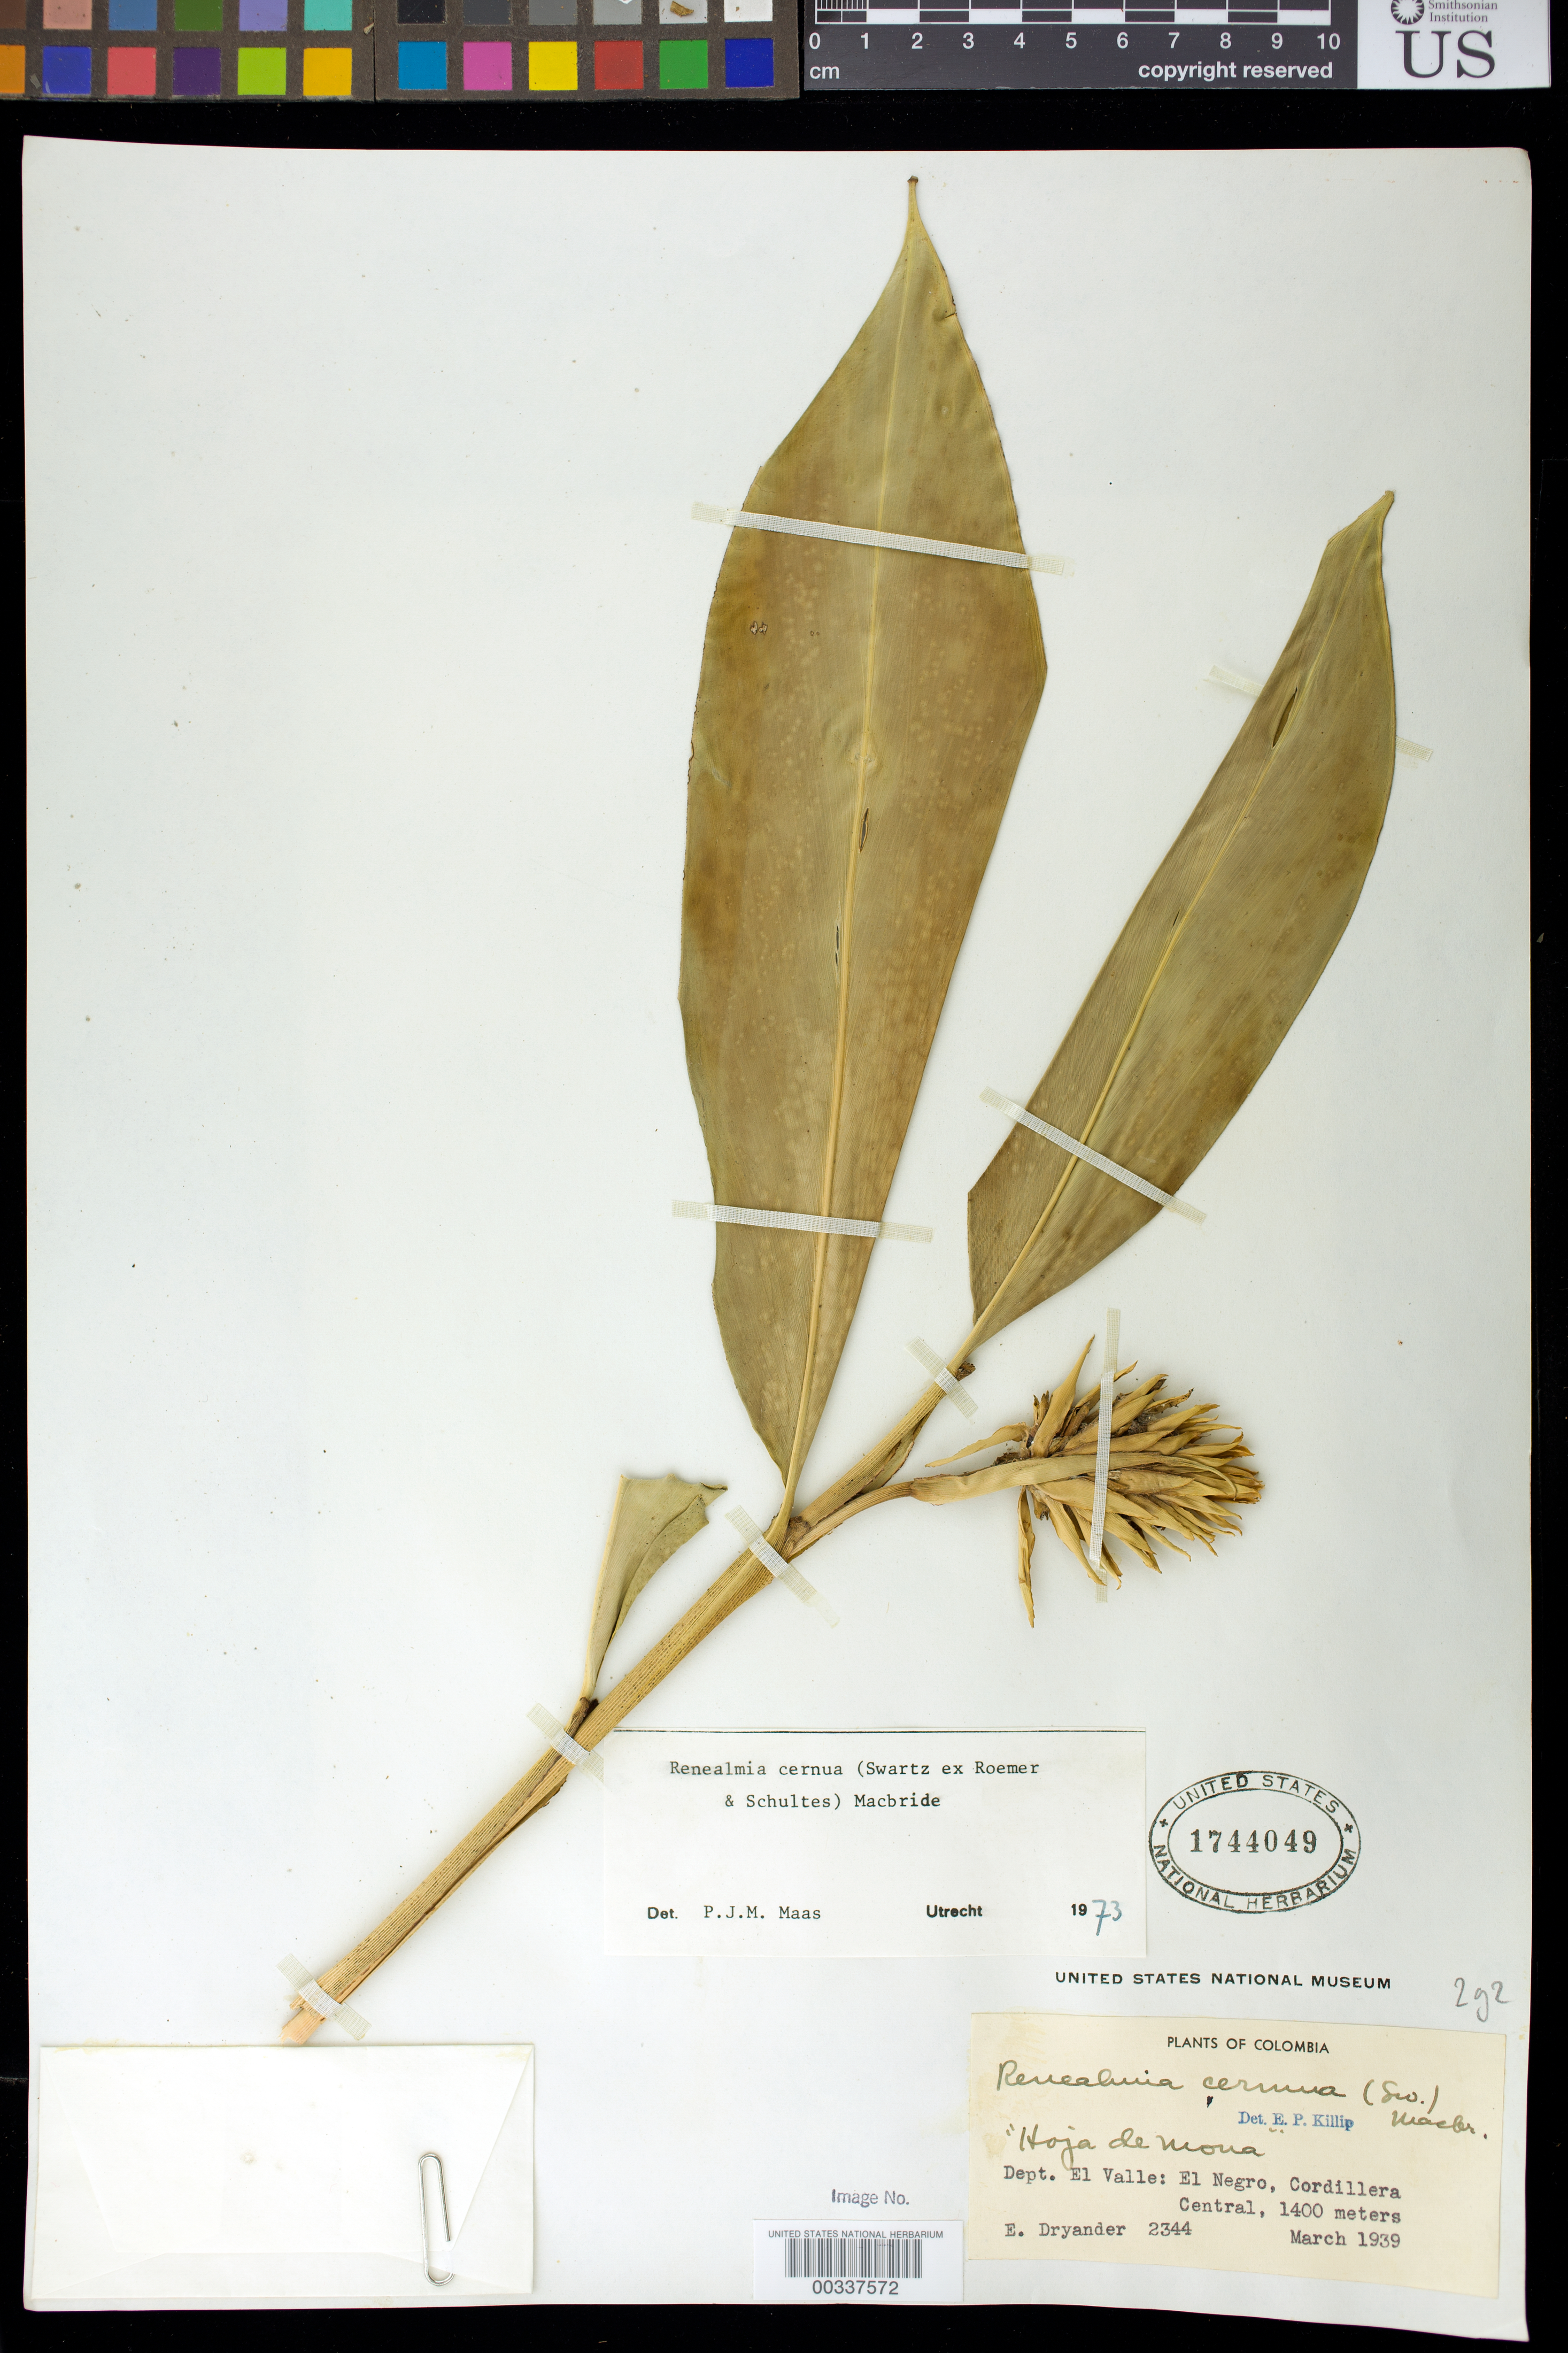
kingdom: Plantae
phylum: Tracheophyta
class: Liliopsida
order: Zingiberales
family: Zingiberaceae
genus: Renealmia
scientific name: Renealmia cernua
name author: (Sw. ex Roem. & Schult.) J.F. Macbr.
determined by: Maas, Paul J. M.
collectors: E. I. Dryander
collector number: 2344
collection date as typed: Mar 1939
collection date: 1939-03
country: Colombia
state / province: Valle del Cauca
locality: El Negro, Cordillera Central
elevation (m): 1400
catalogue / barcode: US 1744049